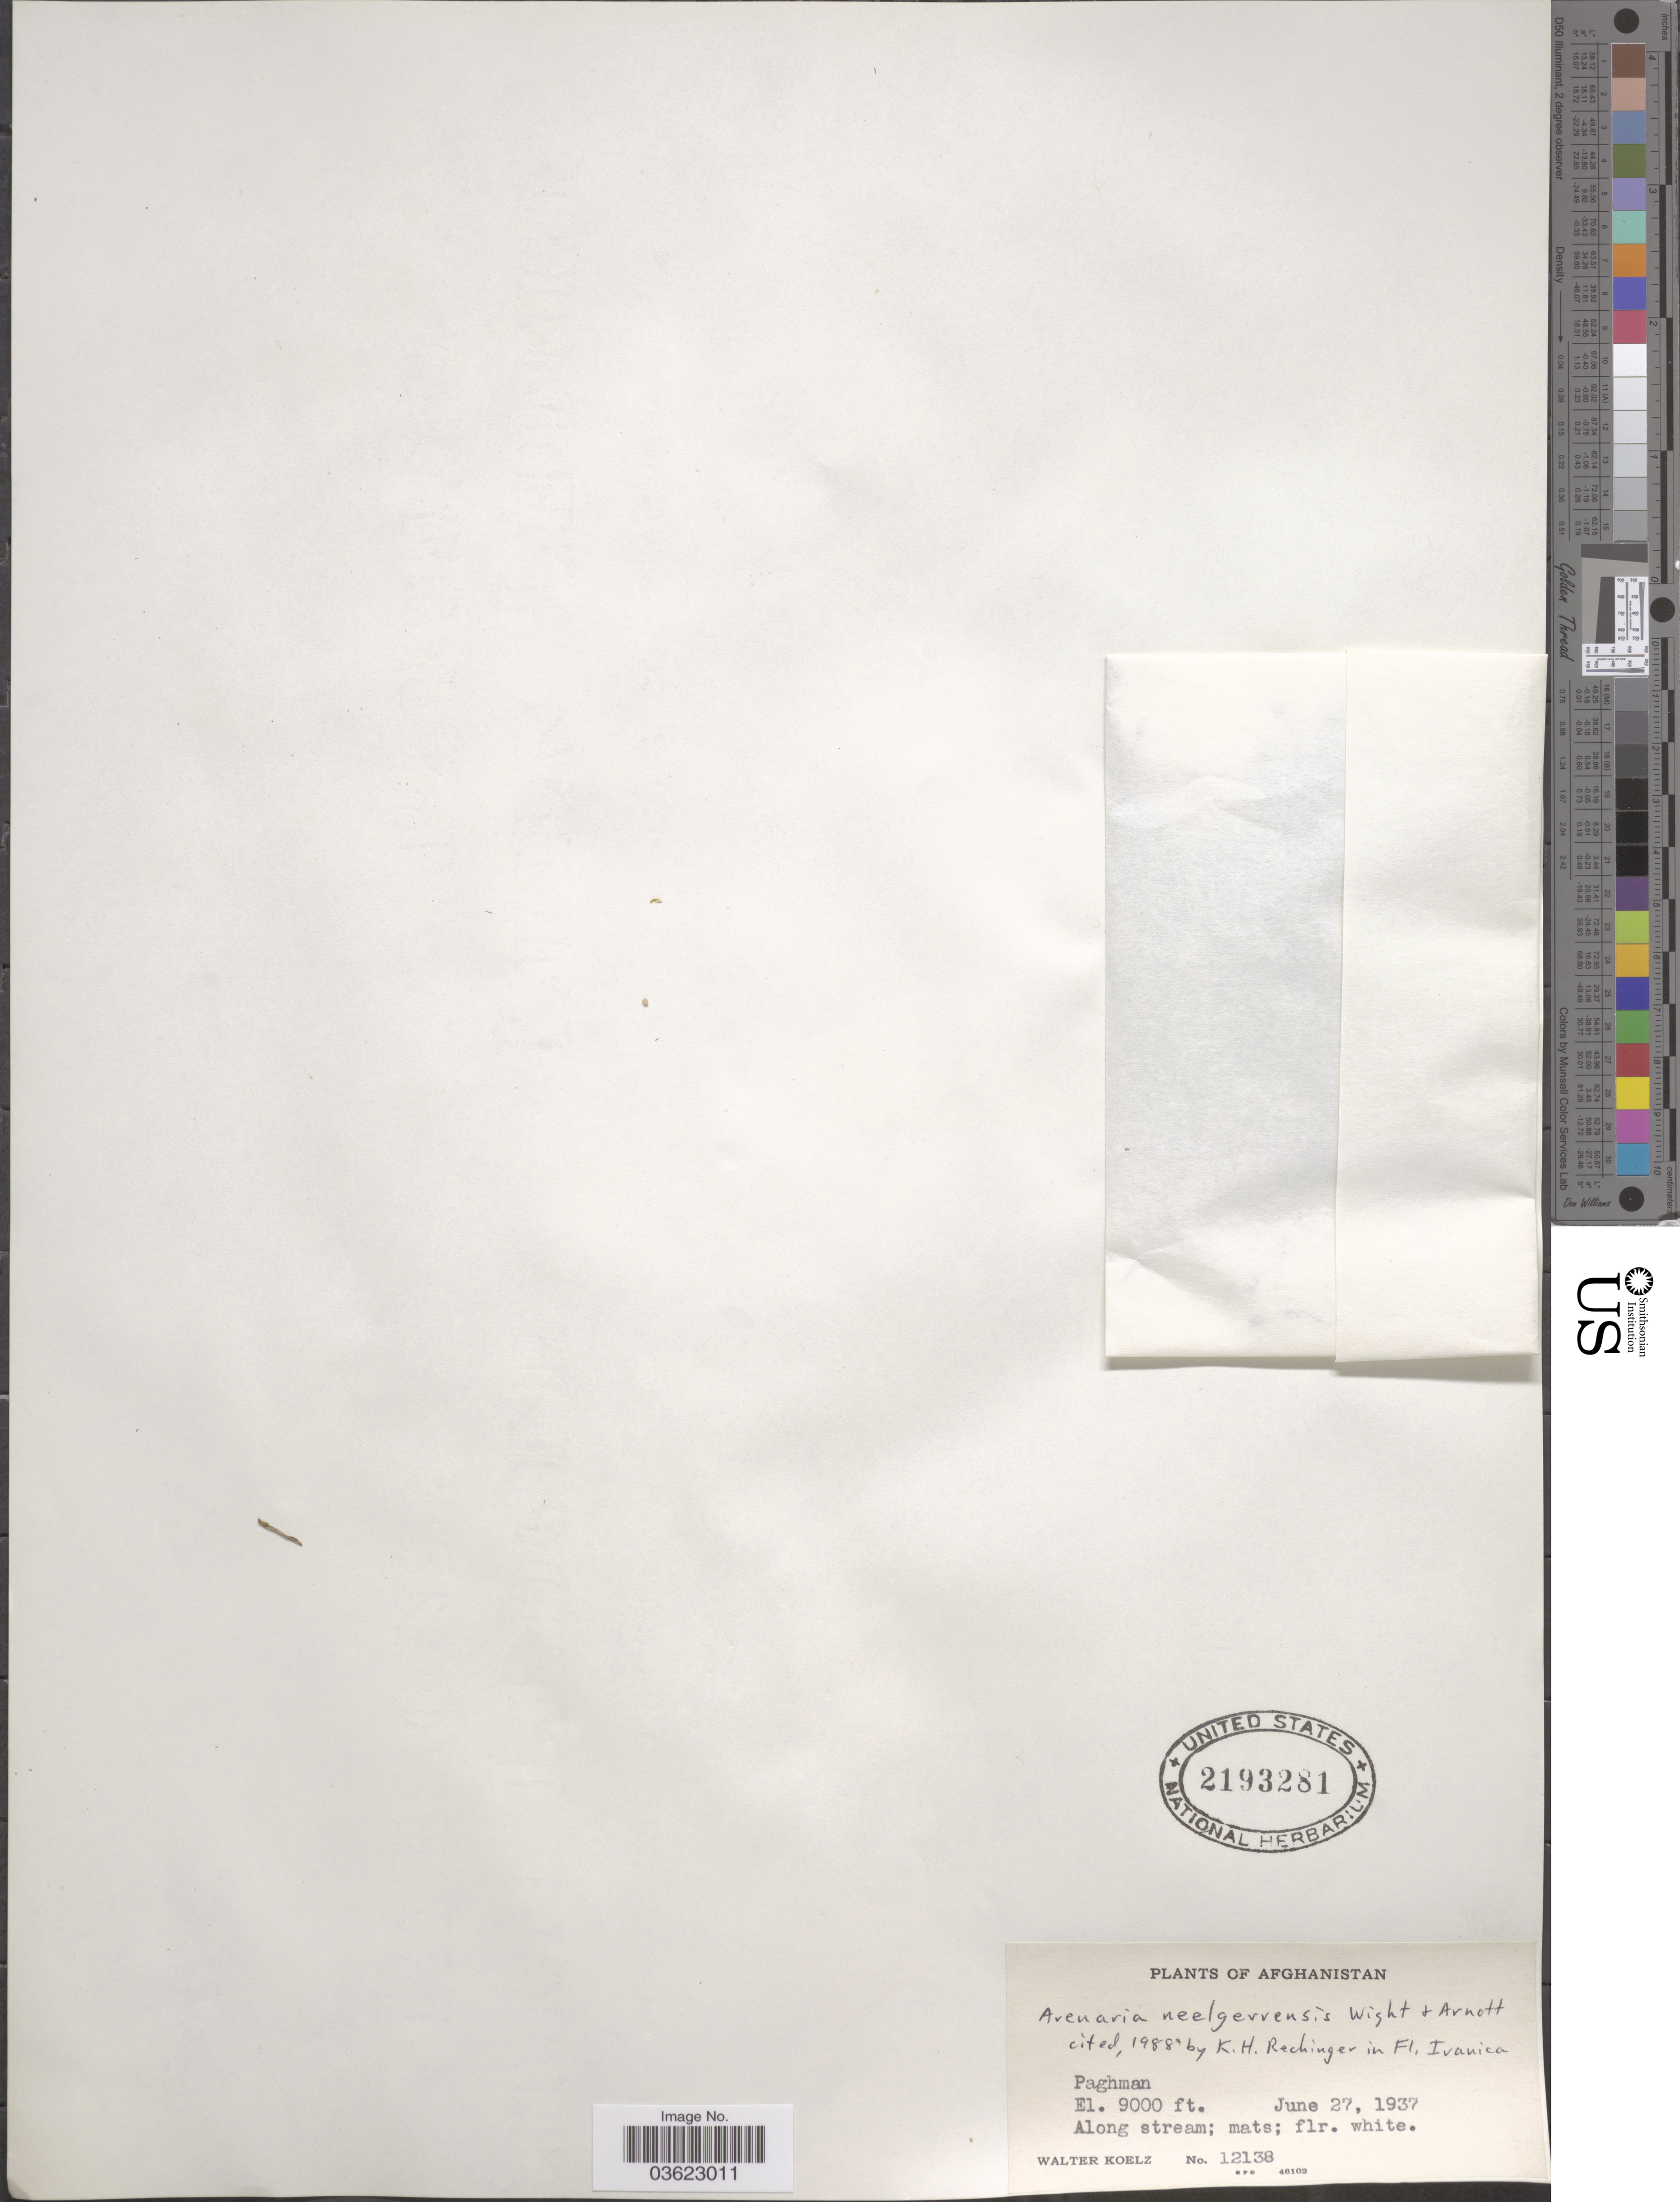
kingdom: Plantae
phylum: Tracheophyta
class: Magnoliopsida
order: Caryophyllales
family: Caryophyllaceae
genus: Arenaria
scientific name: Arenaria neelgerensis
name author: Wight & Arn.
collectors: W. N. Koelz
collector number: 12138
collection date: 1937-06-27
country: Afghanistan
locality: Paghman.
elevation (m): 2743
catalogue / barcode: US 2193281